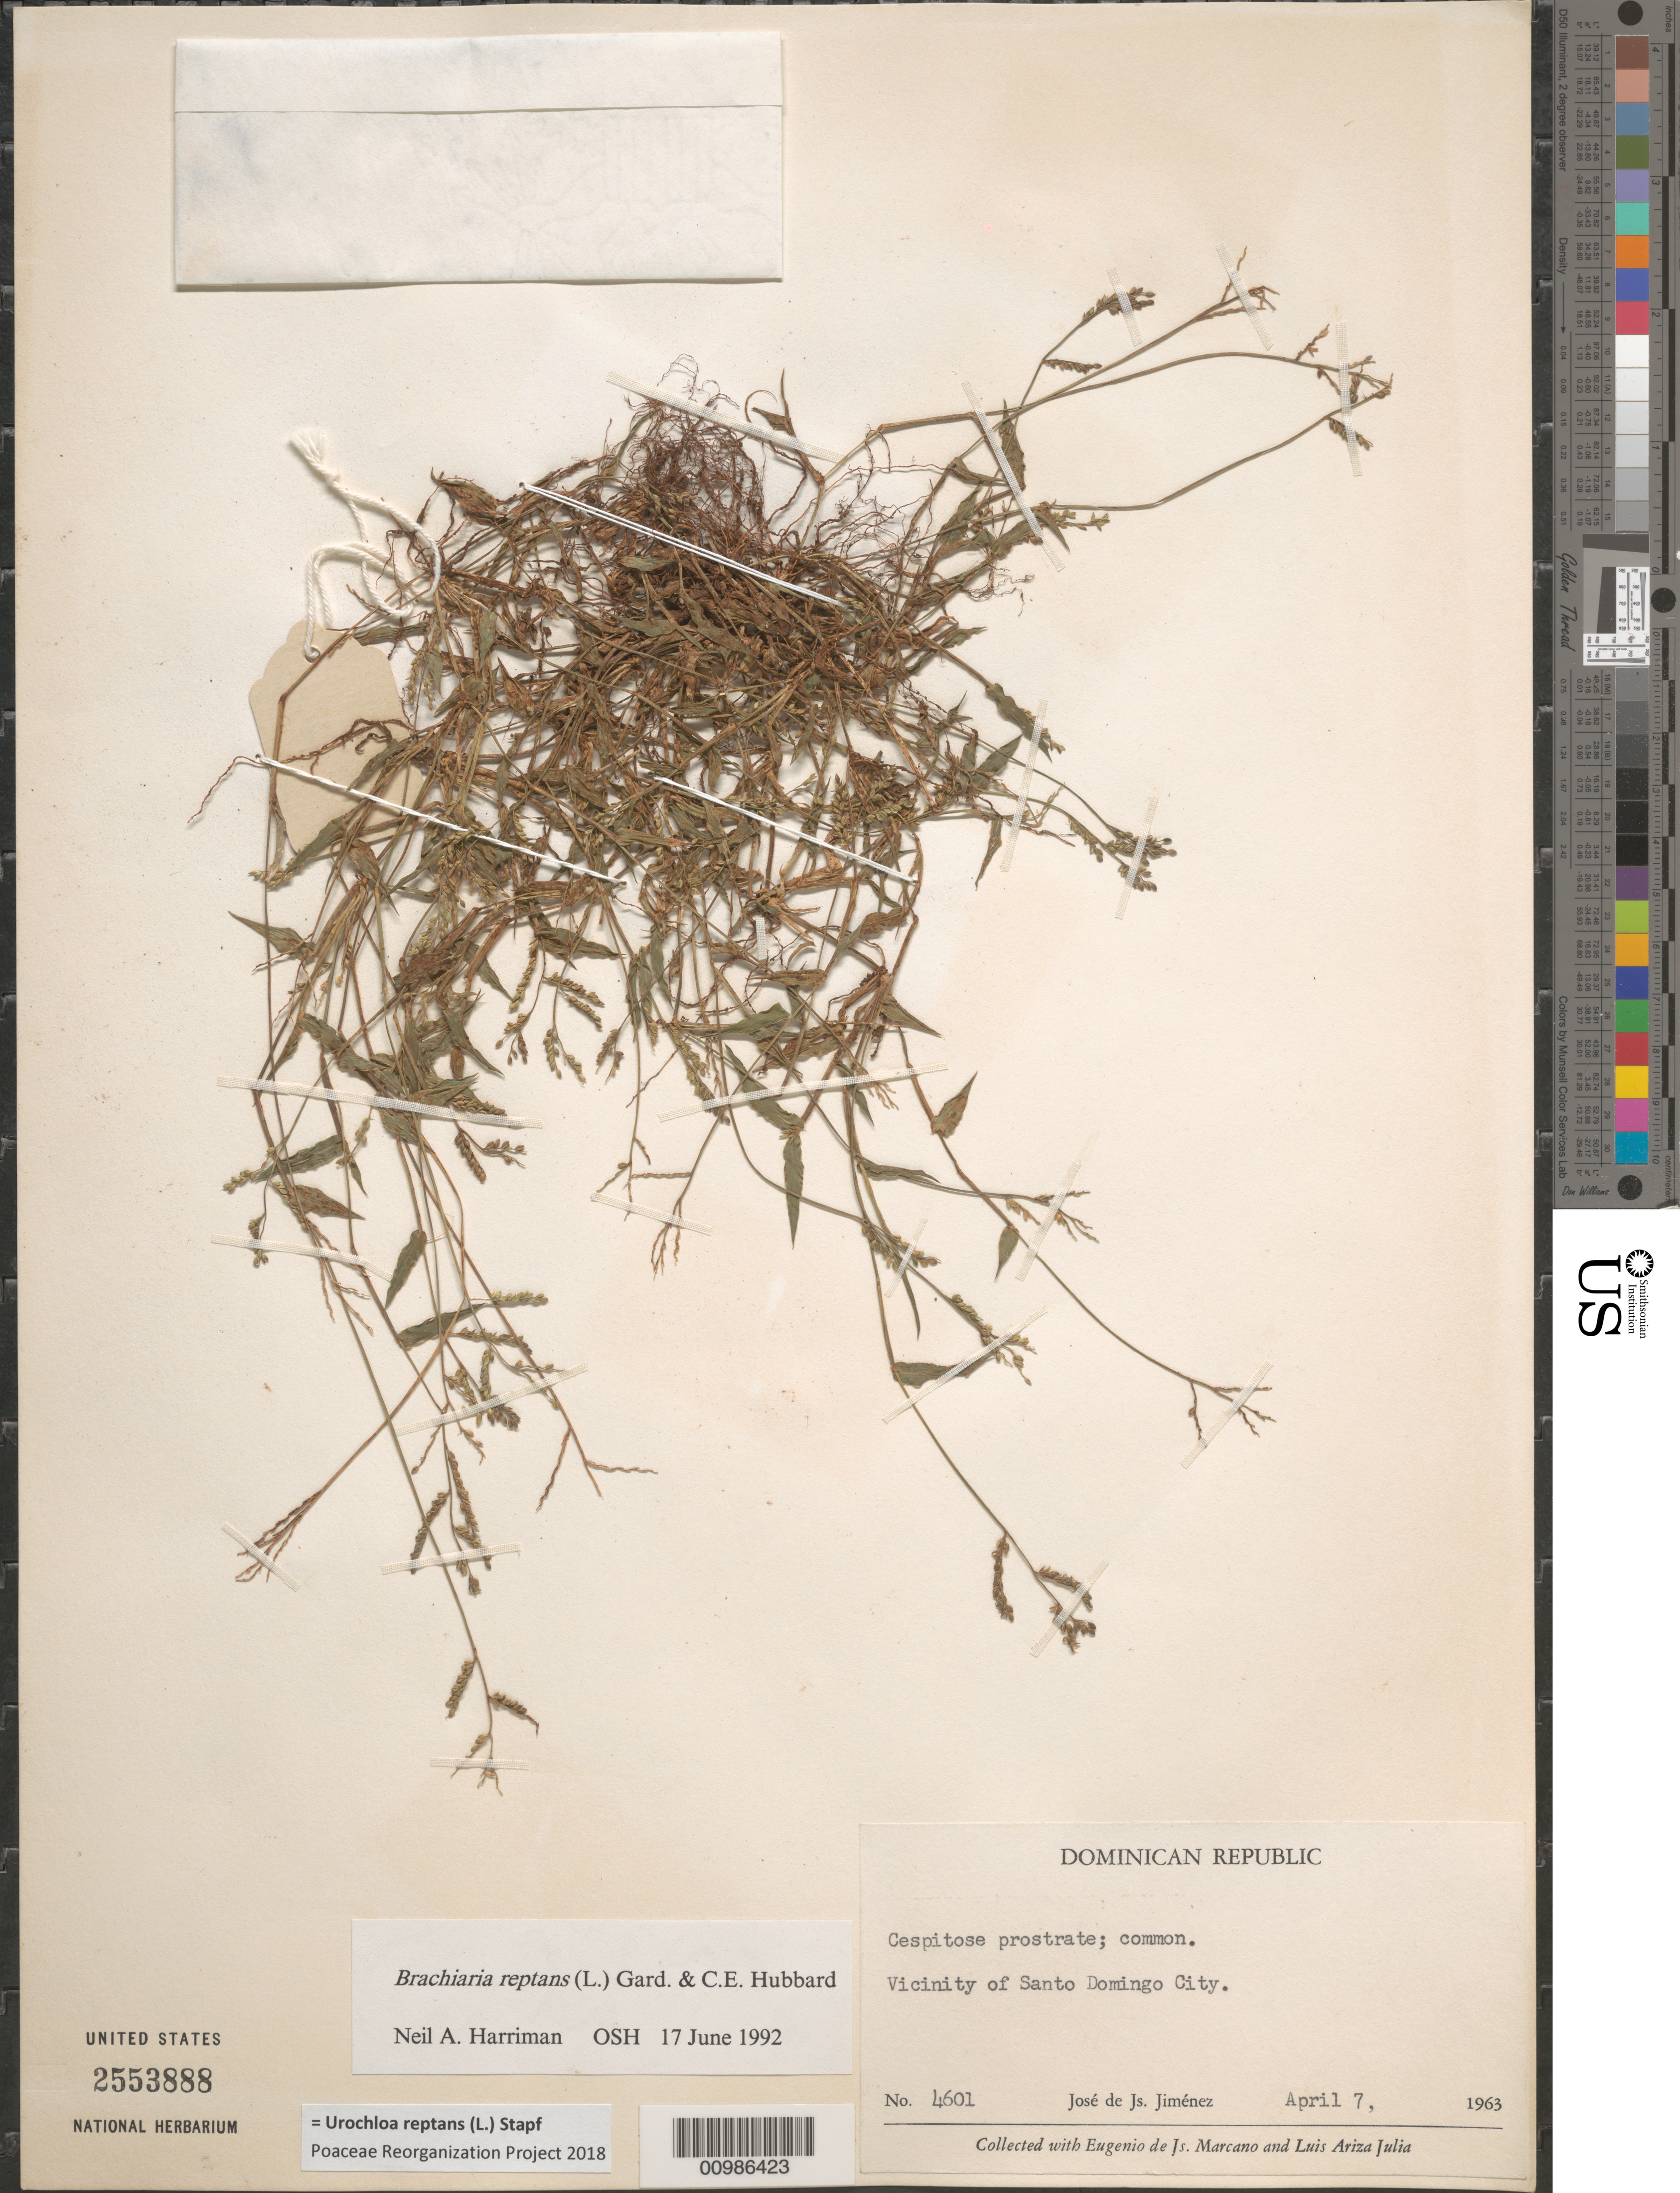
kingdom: Plantae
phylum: Tracheophyta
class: Liliopsida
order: Poales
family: Poaceae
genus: Brachiaria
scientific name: Brachiaria reptans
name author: (L.) C.E. Hubb. & C.A. Gardner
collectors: J. J. Jiménez Almonte, E. J. Marcano F. & L. Julia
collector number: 4601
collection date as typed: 07 Apr 1963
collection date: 1963-04-07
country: Dominican Republic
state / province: Distrito Nacional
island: Hispaniola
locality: Vicinity of Santo Domingo City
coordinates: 0 N, 0 E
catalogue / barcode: US 2553888